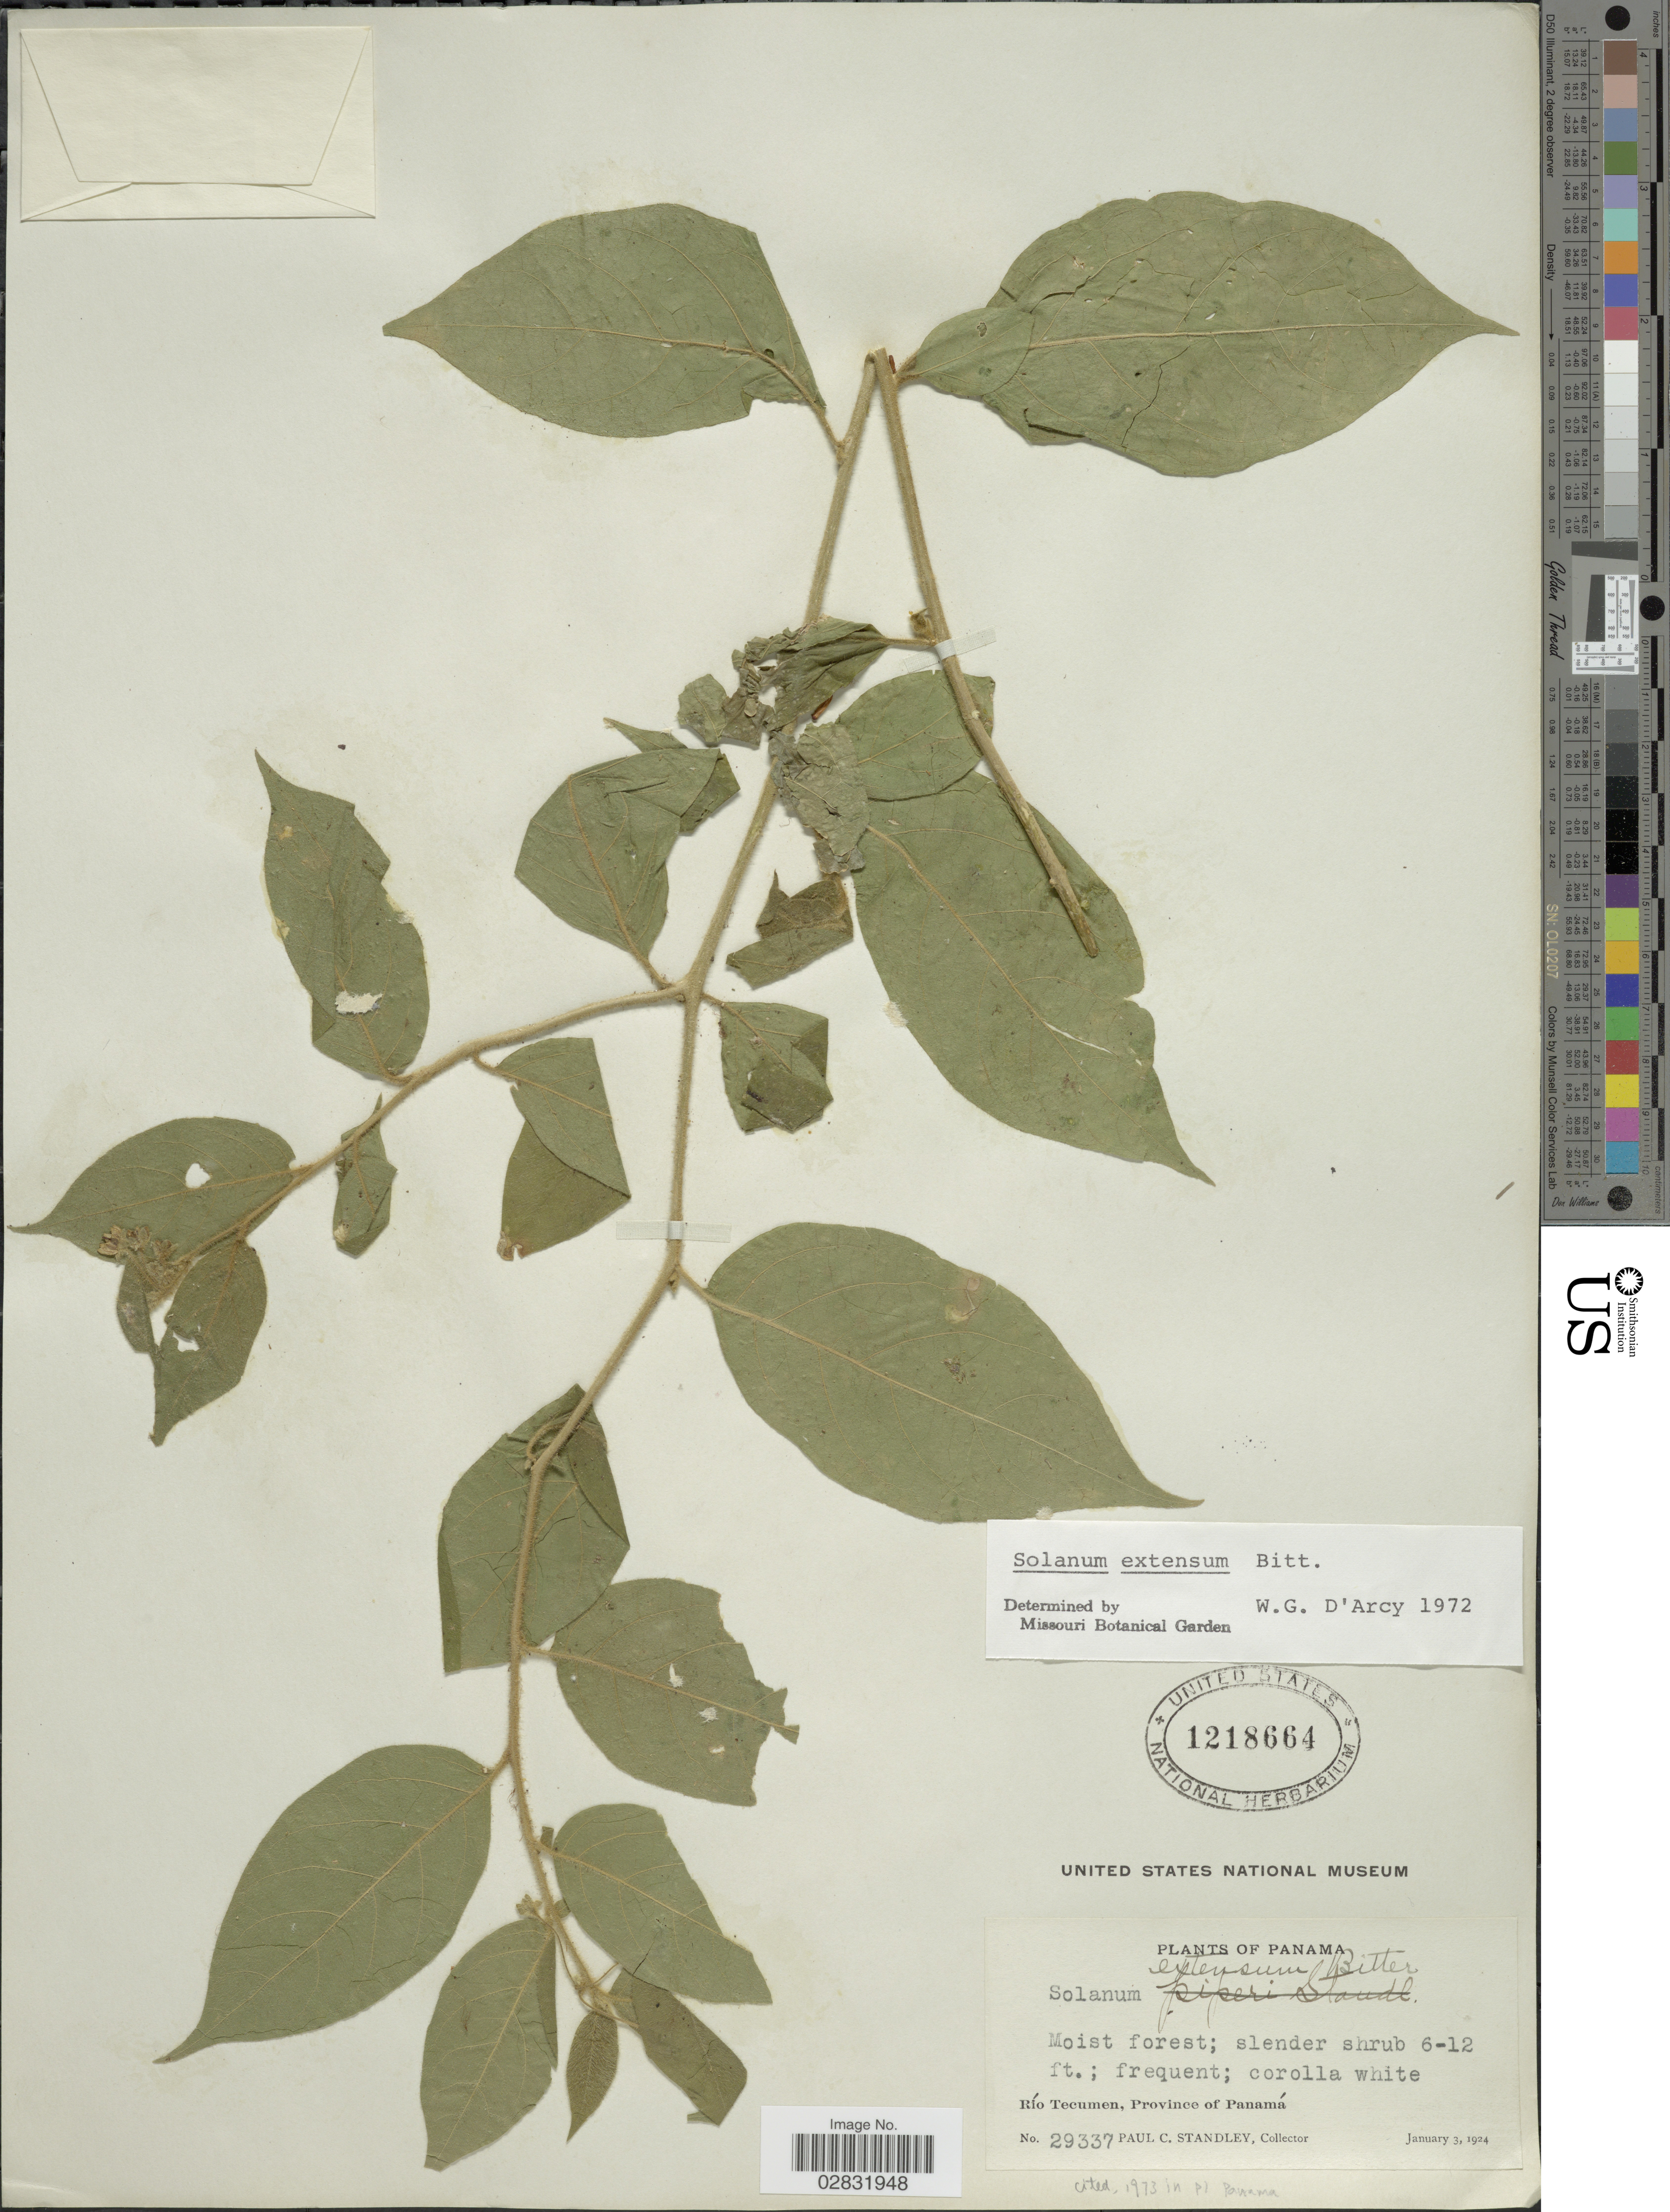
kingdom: Plantae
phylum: Tracheophyta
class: Magnoliopsida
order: Solanales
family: Solanaceae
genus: Solanum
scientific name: Solanum extensum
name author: Bitter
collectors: P. C. Standley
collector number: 29337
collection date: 1924-01-03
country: Panama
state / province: Panamá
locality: Río Tecumen, Province of Panamá.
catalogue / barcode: US 1218664